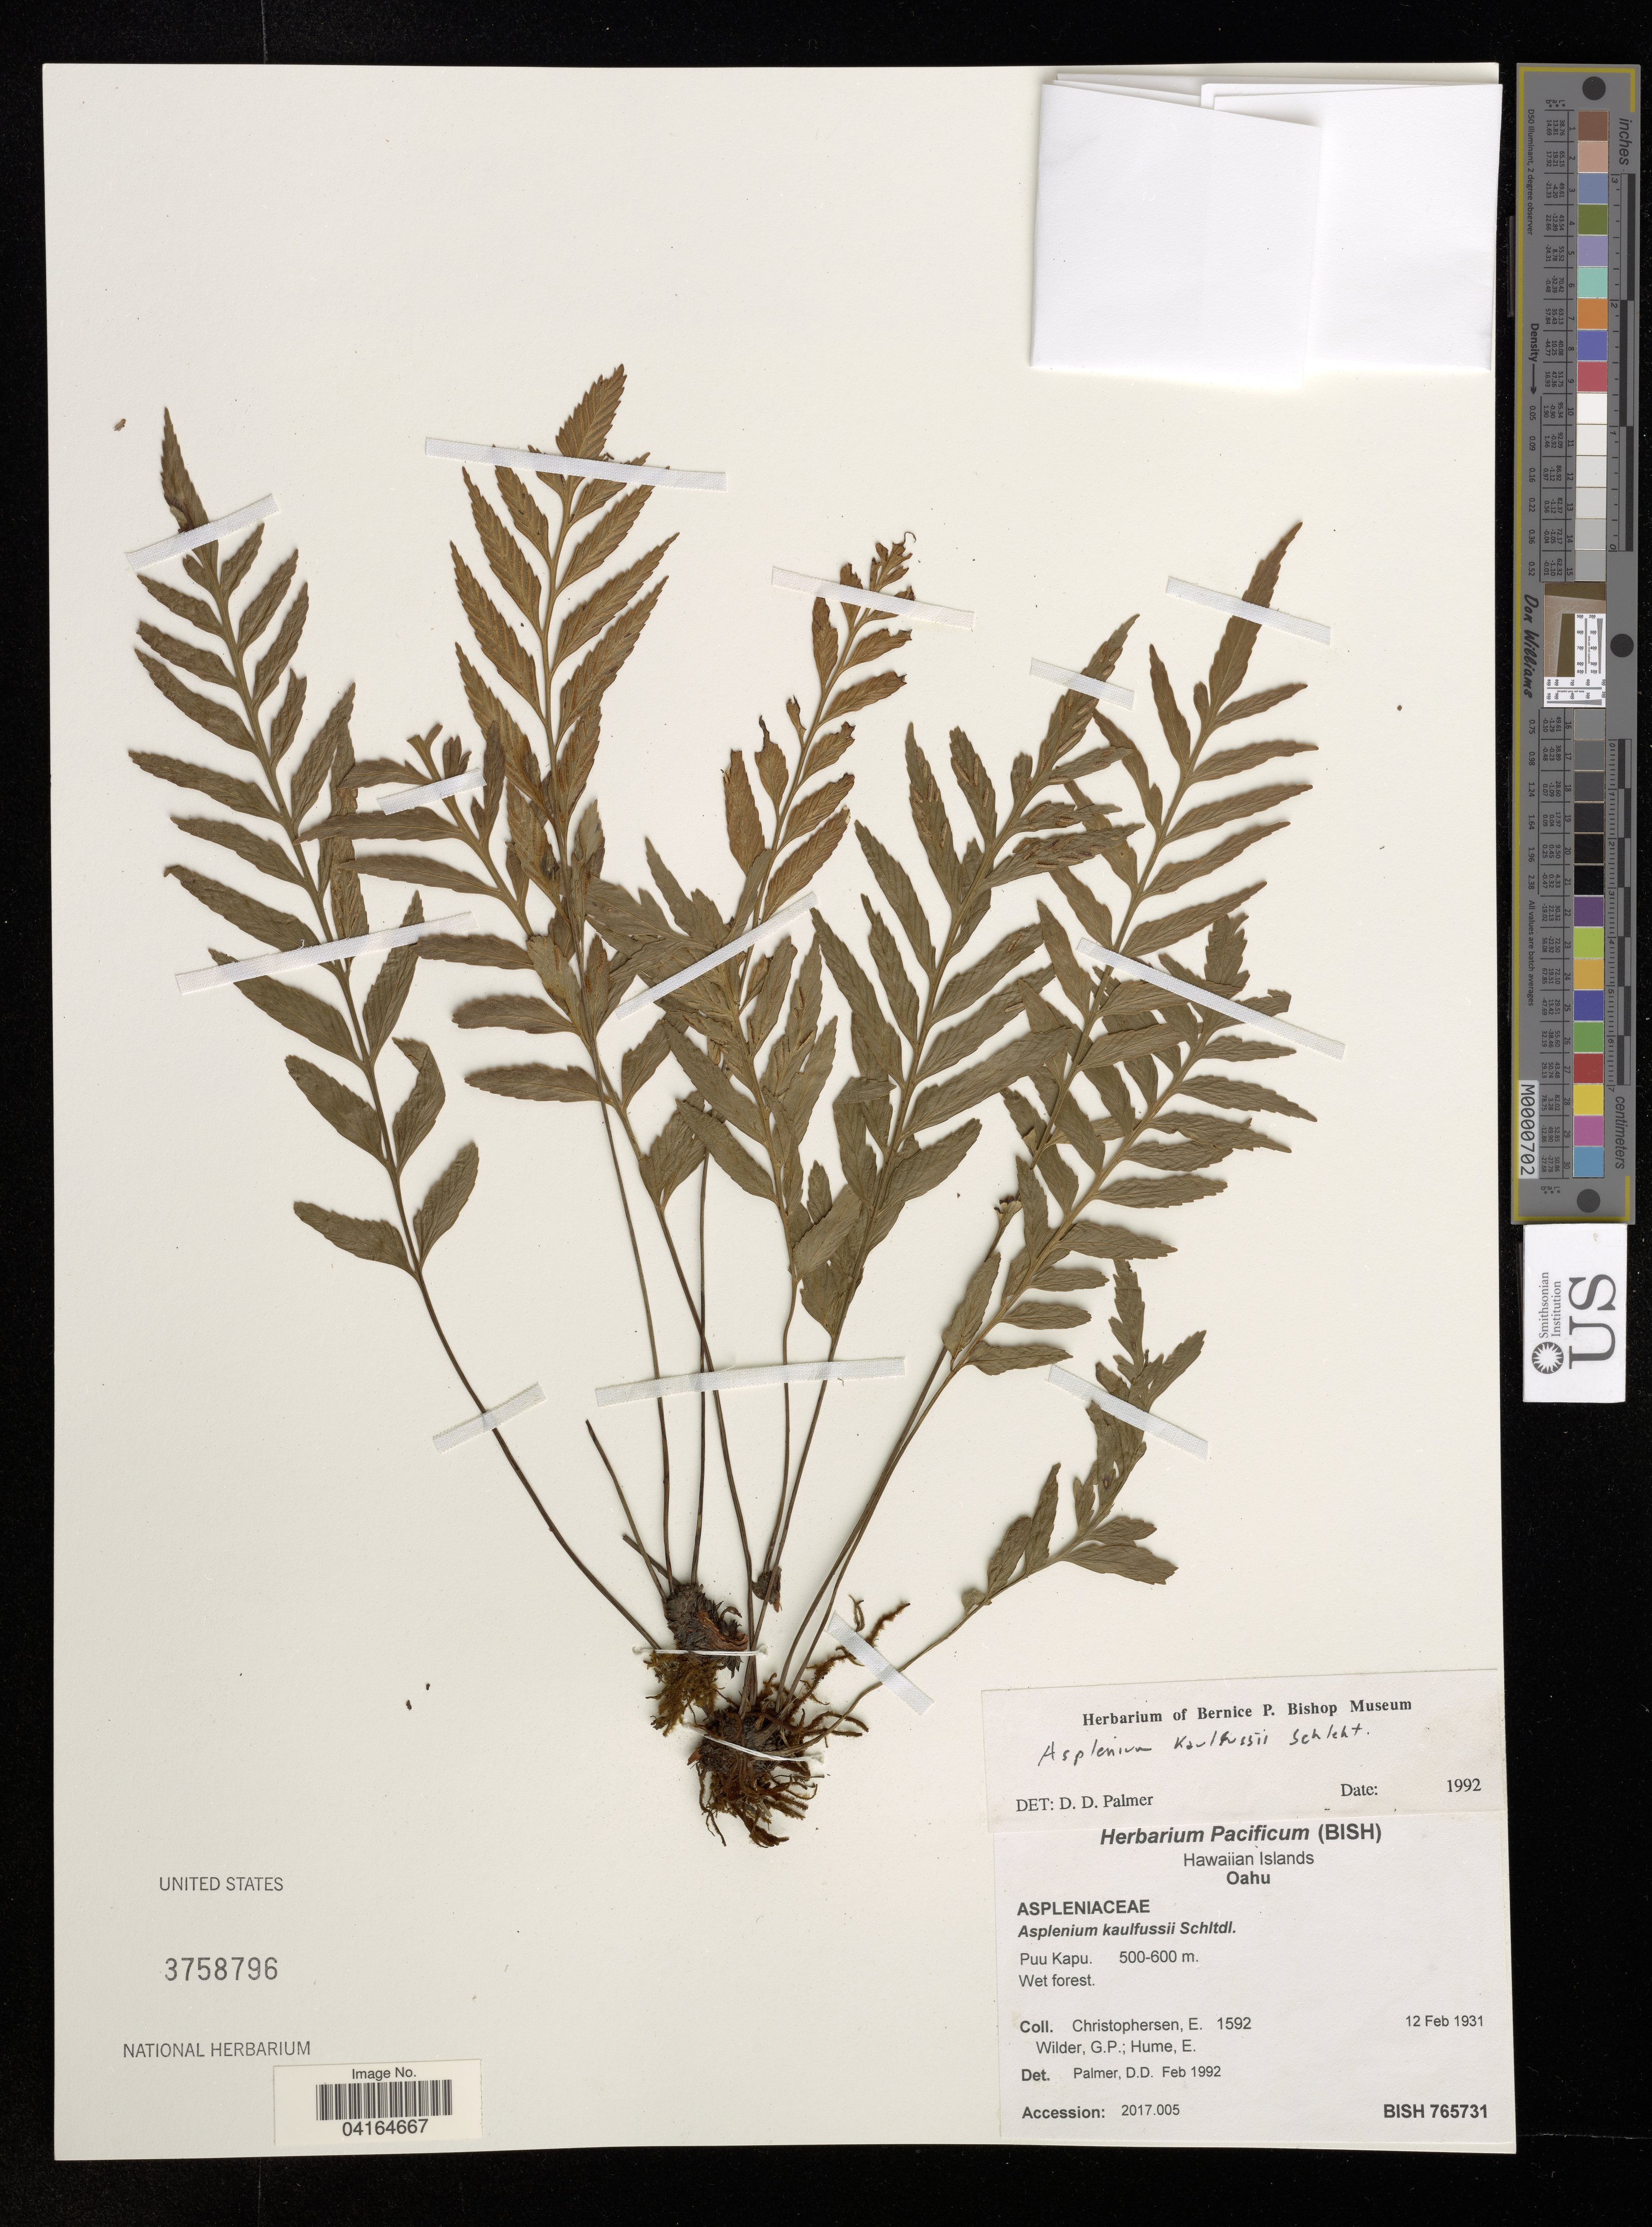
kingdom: Plantae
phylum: Tracheophyta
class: Polypodiopsida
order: Polypodiales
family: Aspleniaceae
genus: Asplenium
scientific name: Asplenium kaulfussii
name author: Schltdl.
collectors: E. Christophersen, G. Wilder & E. Hume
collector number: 1592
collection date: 1931-02-12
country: United States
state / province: Hawaii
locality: Hawaiian Islands. Oahu. Puu Kapu.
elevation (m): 500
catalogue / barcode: US 3758796